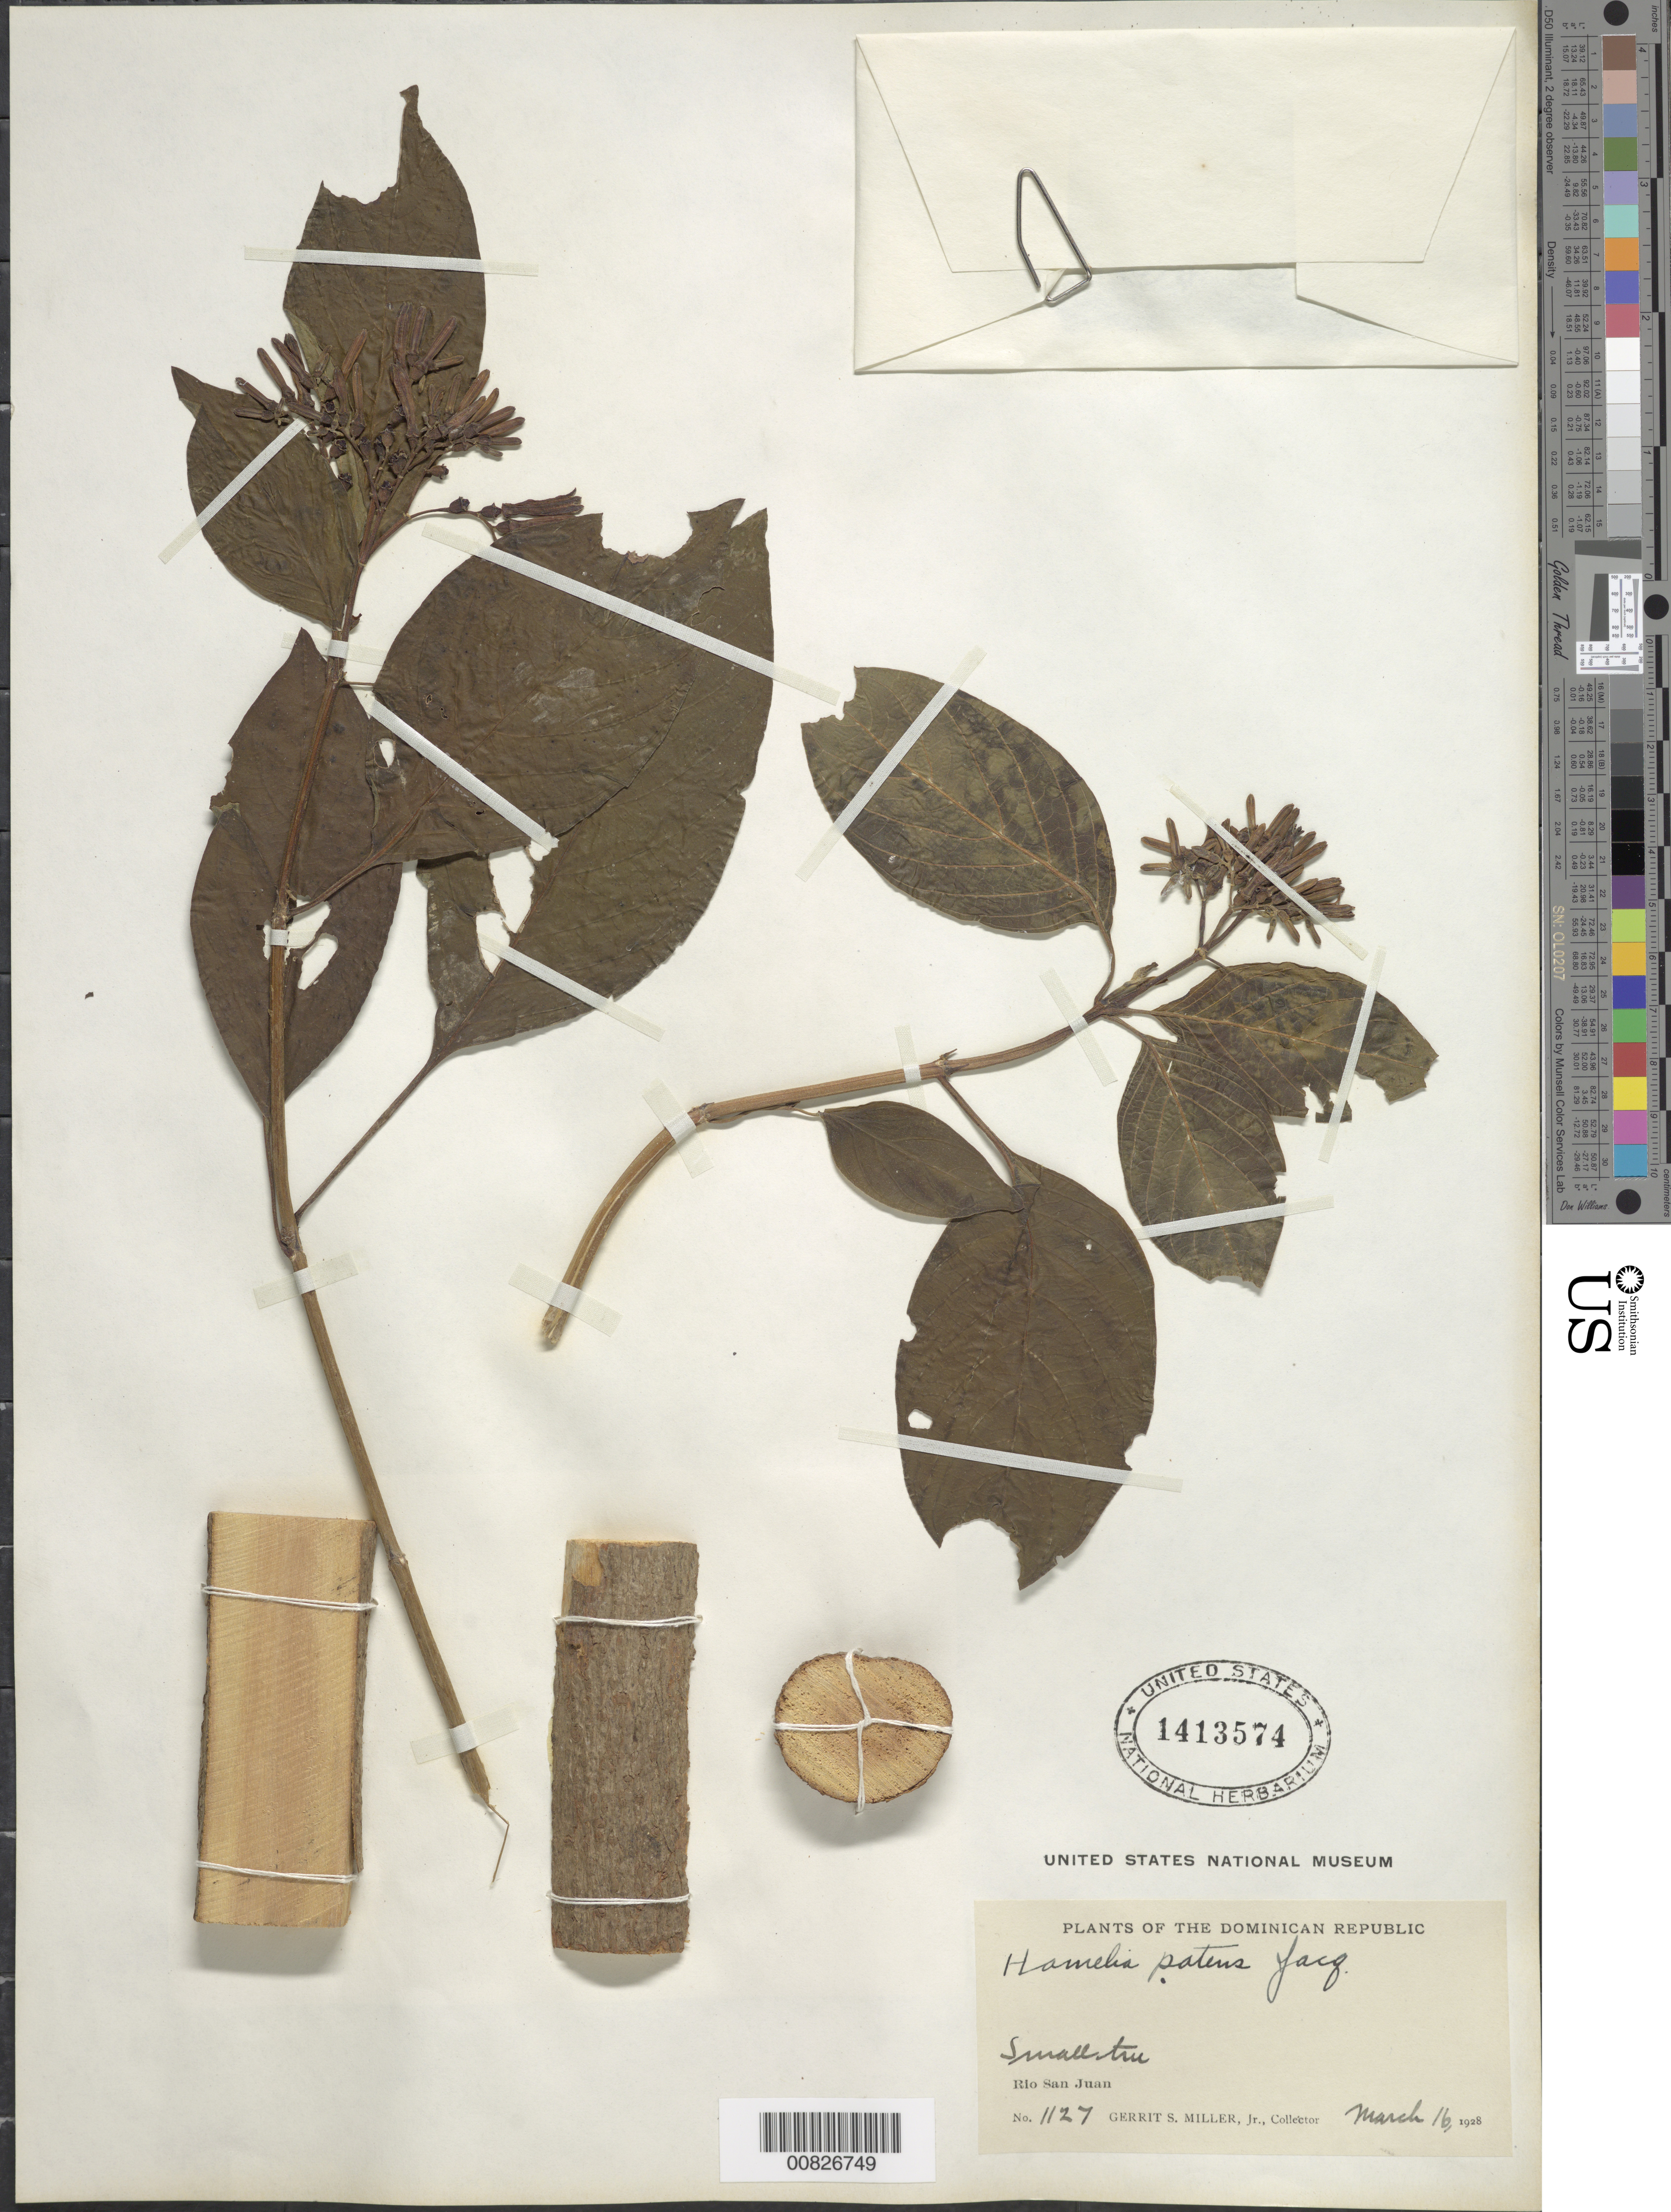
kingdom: Plantae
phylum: Tracheophyta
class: Magnoliopsida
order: Gentianales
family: Rubiaceae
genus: Hamelia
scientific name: Hamelia patens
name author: Jacq.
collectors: G. S. Miller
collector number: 1127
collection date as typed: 16 Mar 1928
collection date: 1928-03-16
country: Dominican Republic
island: Hispaniola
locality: Rio San Juan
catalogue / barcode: US 1413574